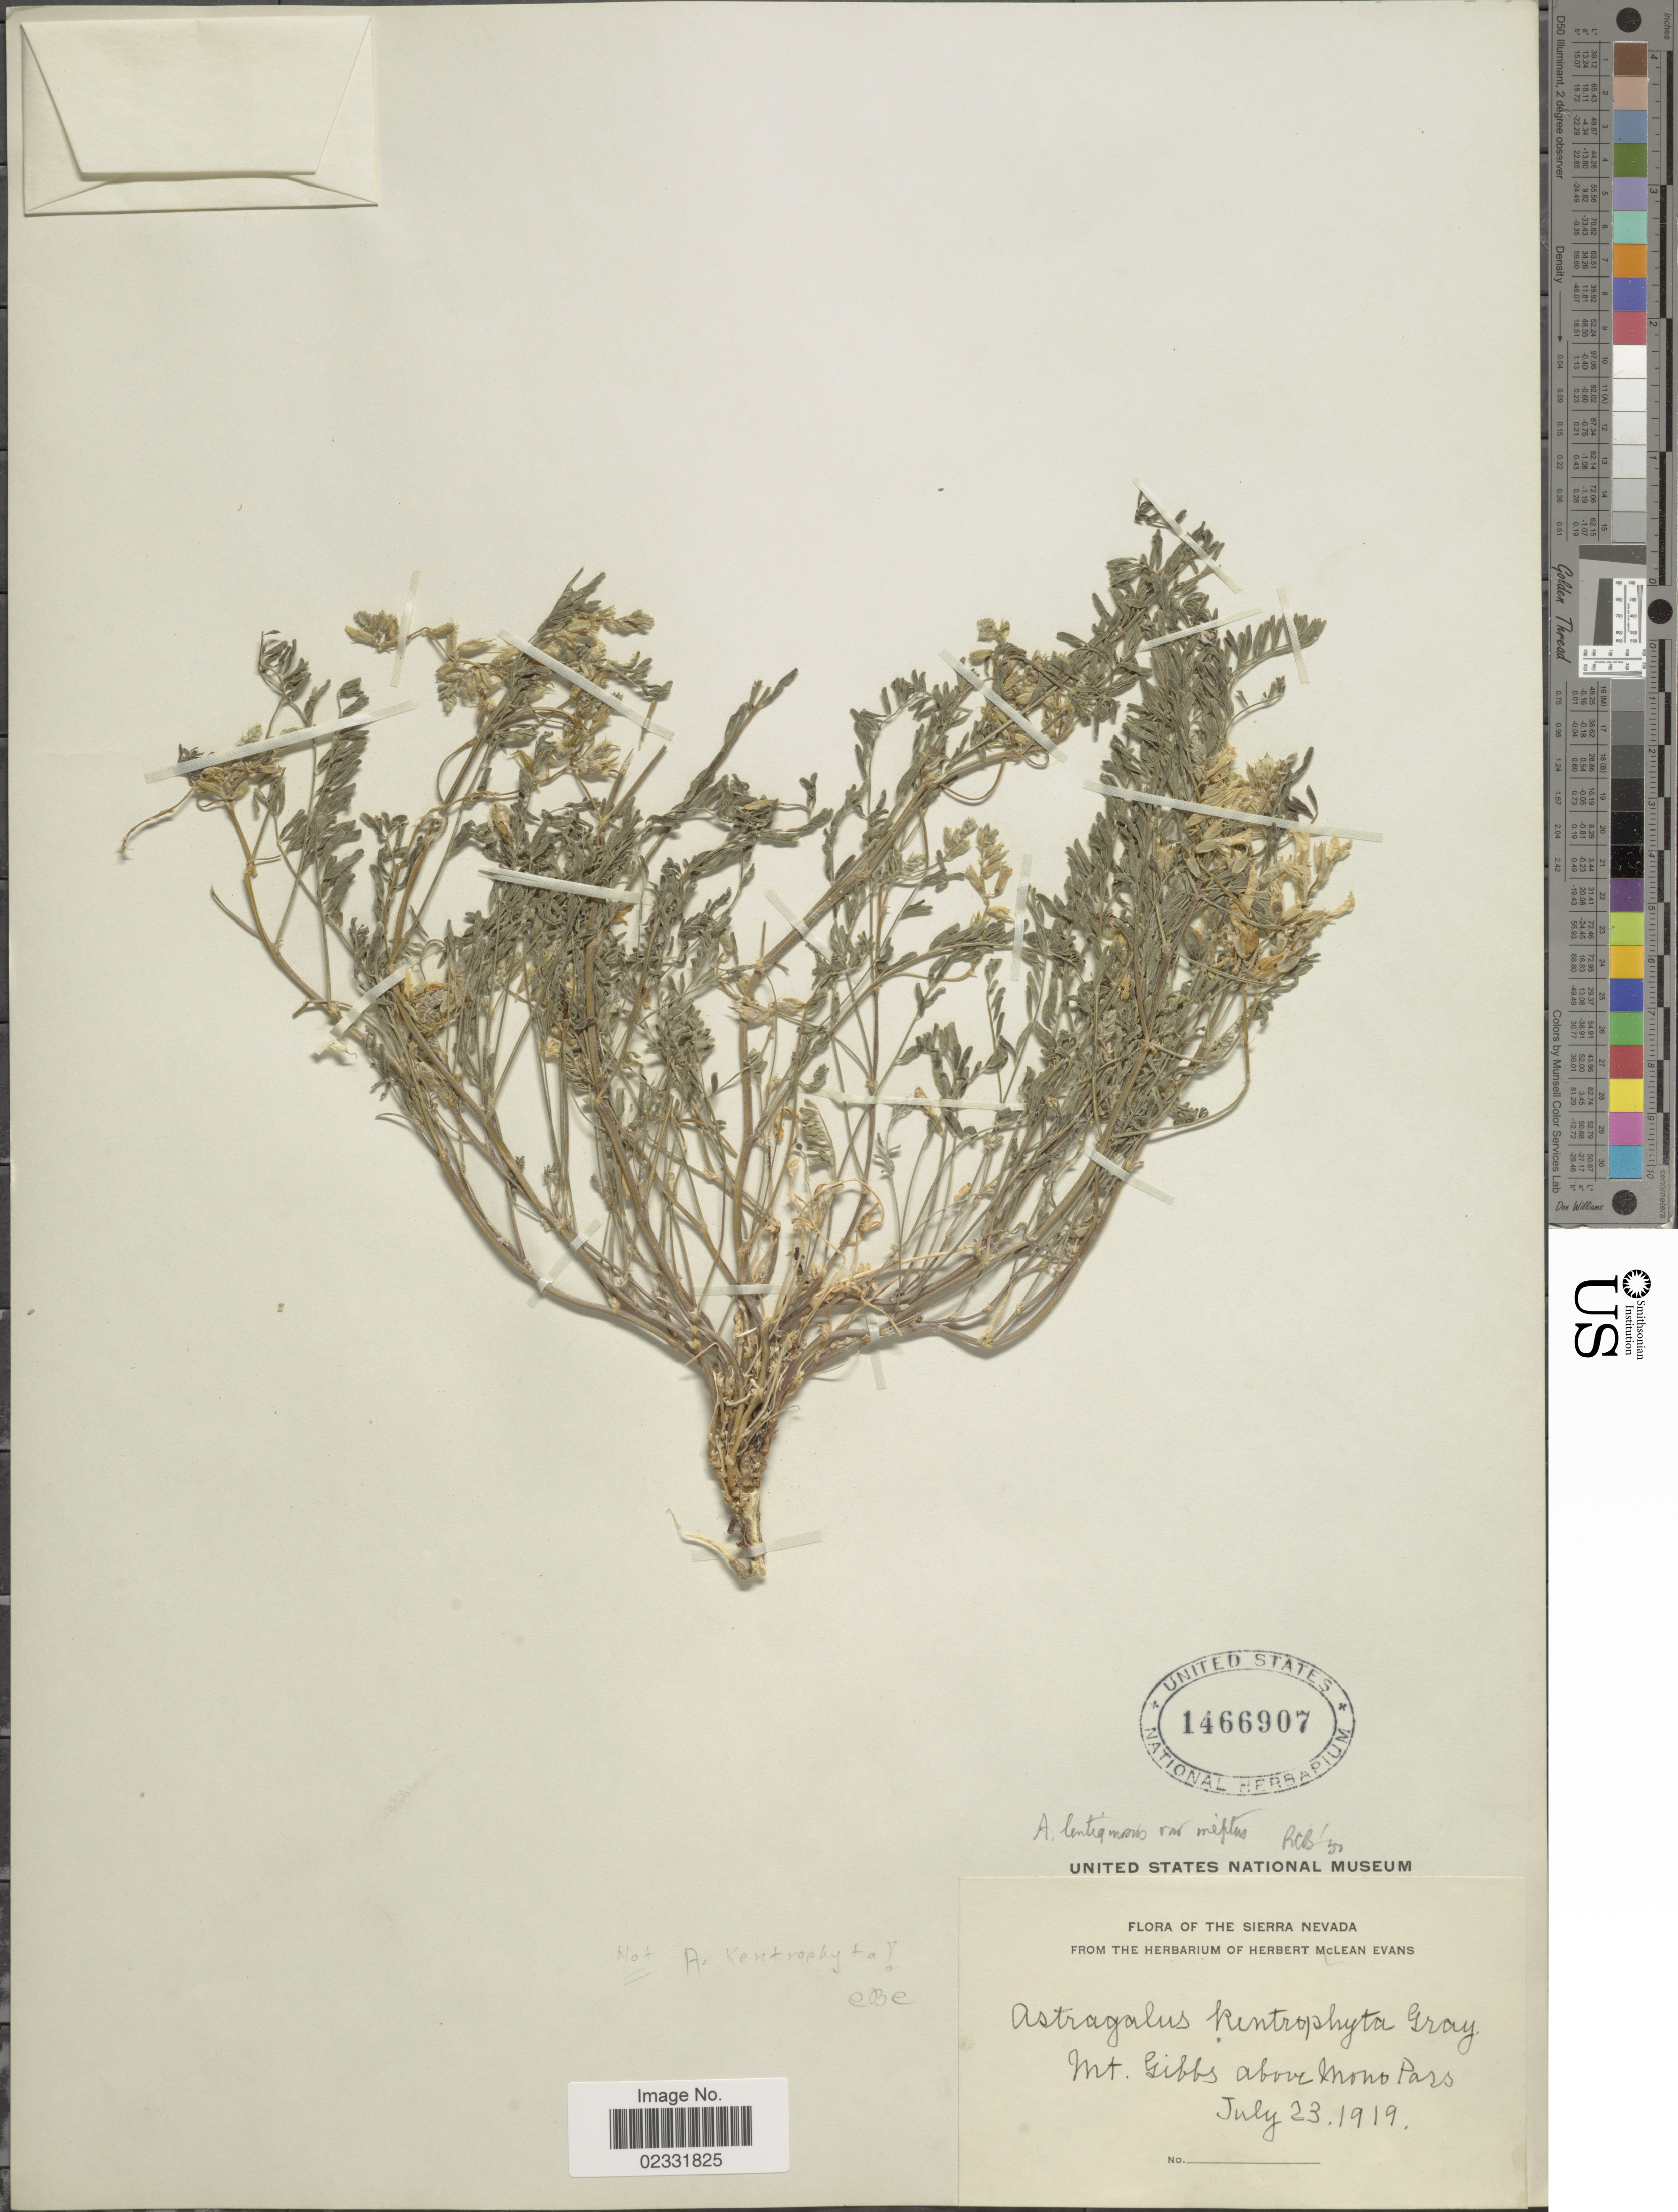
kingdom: Plantae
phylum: Tracheophyta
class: Magnoliopsida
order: Fabales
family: Fabaceae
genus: Astragalus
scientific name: Astragalus ineptus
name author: A. Gray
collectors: Ex herb. McLean Evans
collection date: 1919-07-23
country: United States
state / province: California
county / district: Mono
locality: The Sierra Nevada, Mt. Gibbs above Mono Pass.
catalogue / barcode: US 1466907